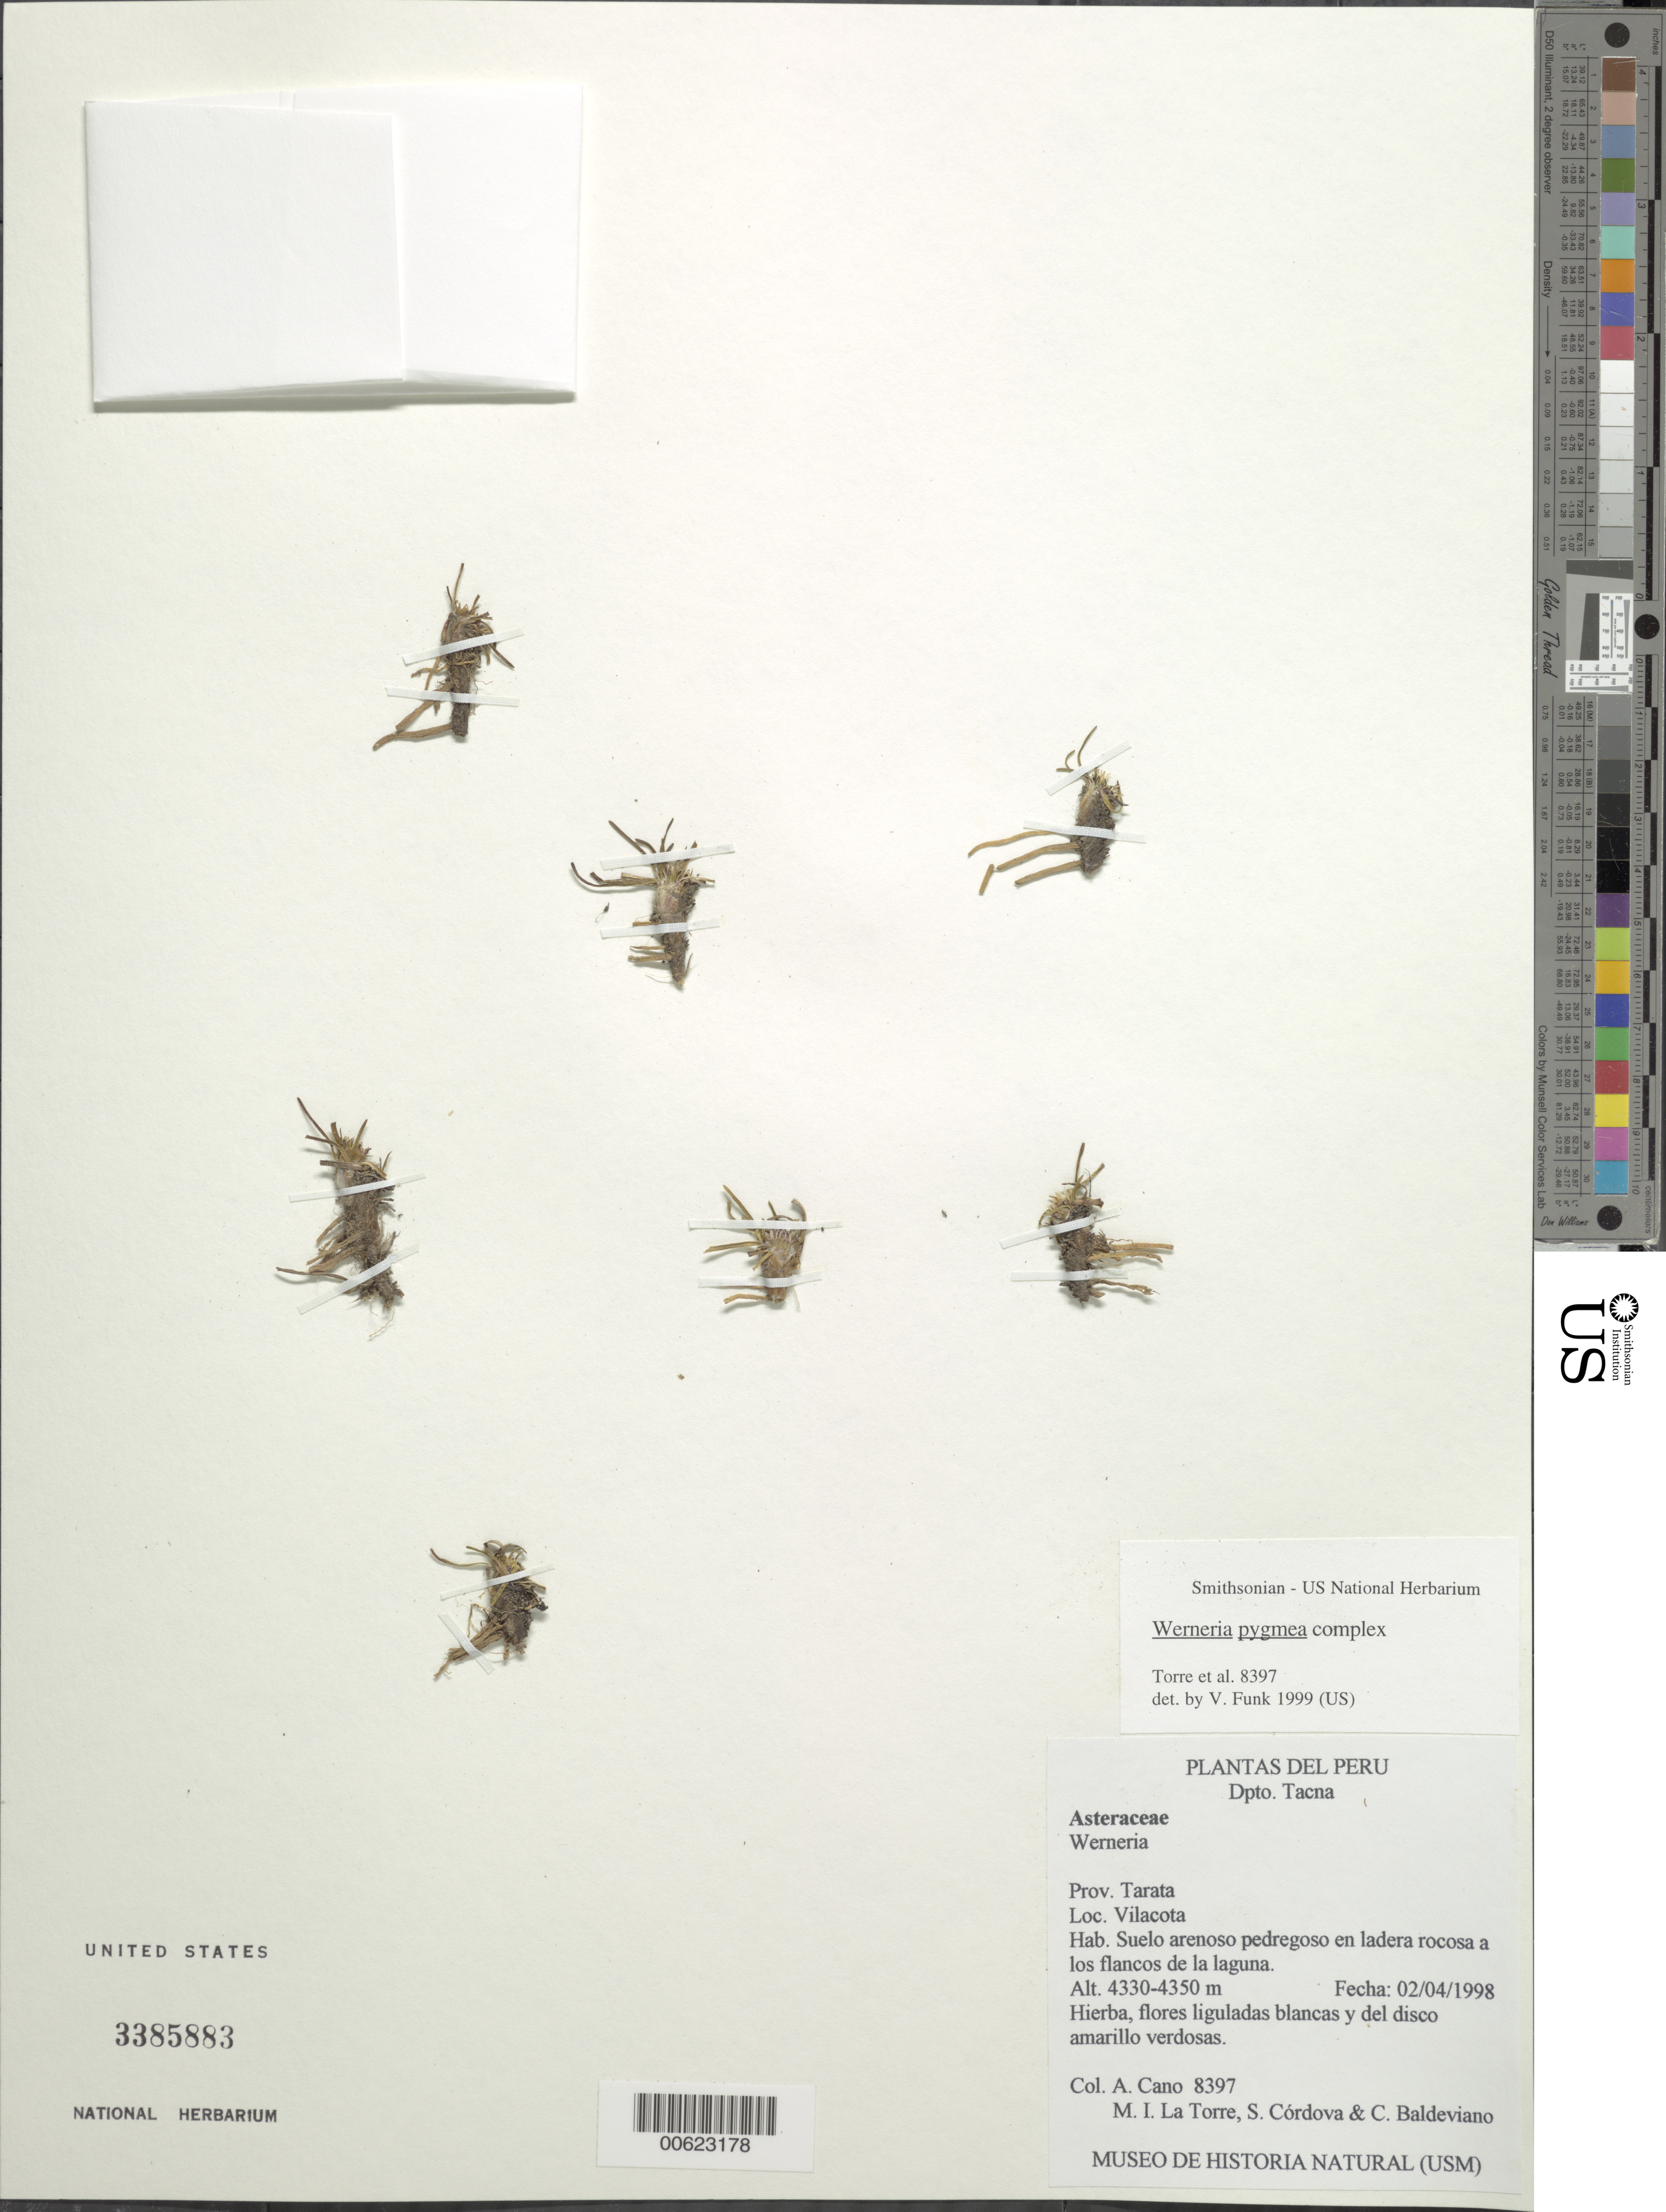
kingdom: Plantae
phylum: Tracheophyta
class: Magnoliopsida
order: Asterales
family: Asteraceae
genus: Werneria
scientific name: Werneria pygmaea complex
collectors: A. Cano, M. La Torre, S. Cordova & C. Baldeviano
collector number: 8397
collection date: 1998-04-02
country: Peru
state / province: Tacna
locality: Prov. Tarata, Vilacota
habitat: Suelo arenoso pedregoso en ladera rocosa a los flancos de la laguna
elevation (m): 4330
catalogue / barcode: US 3385883